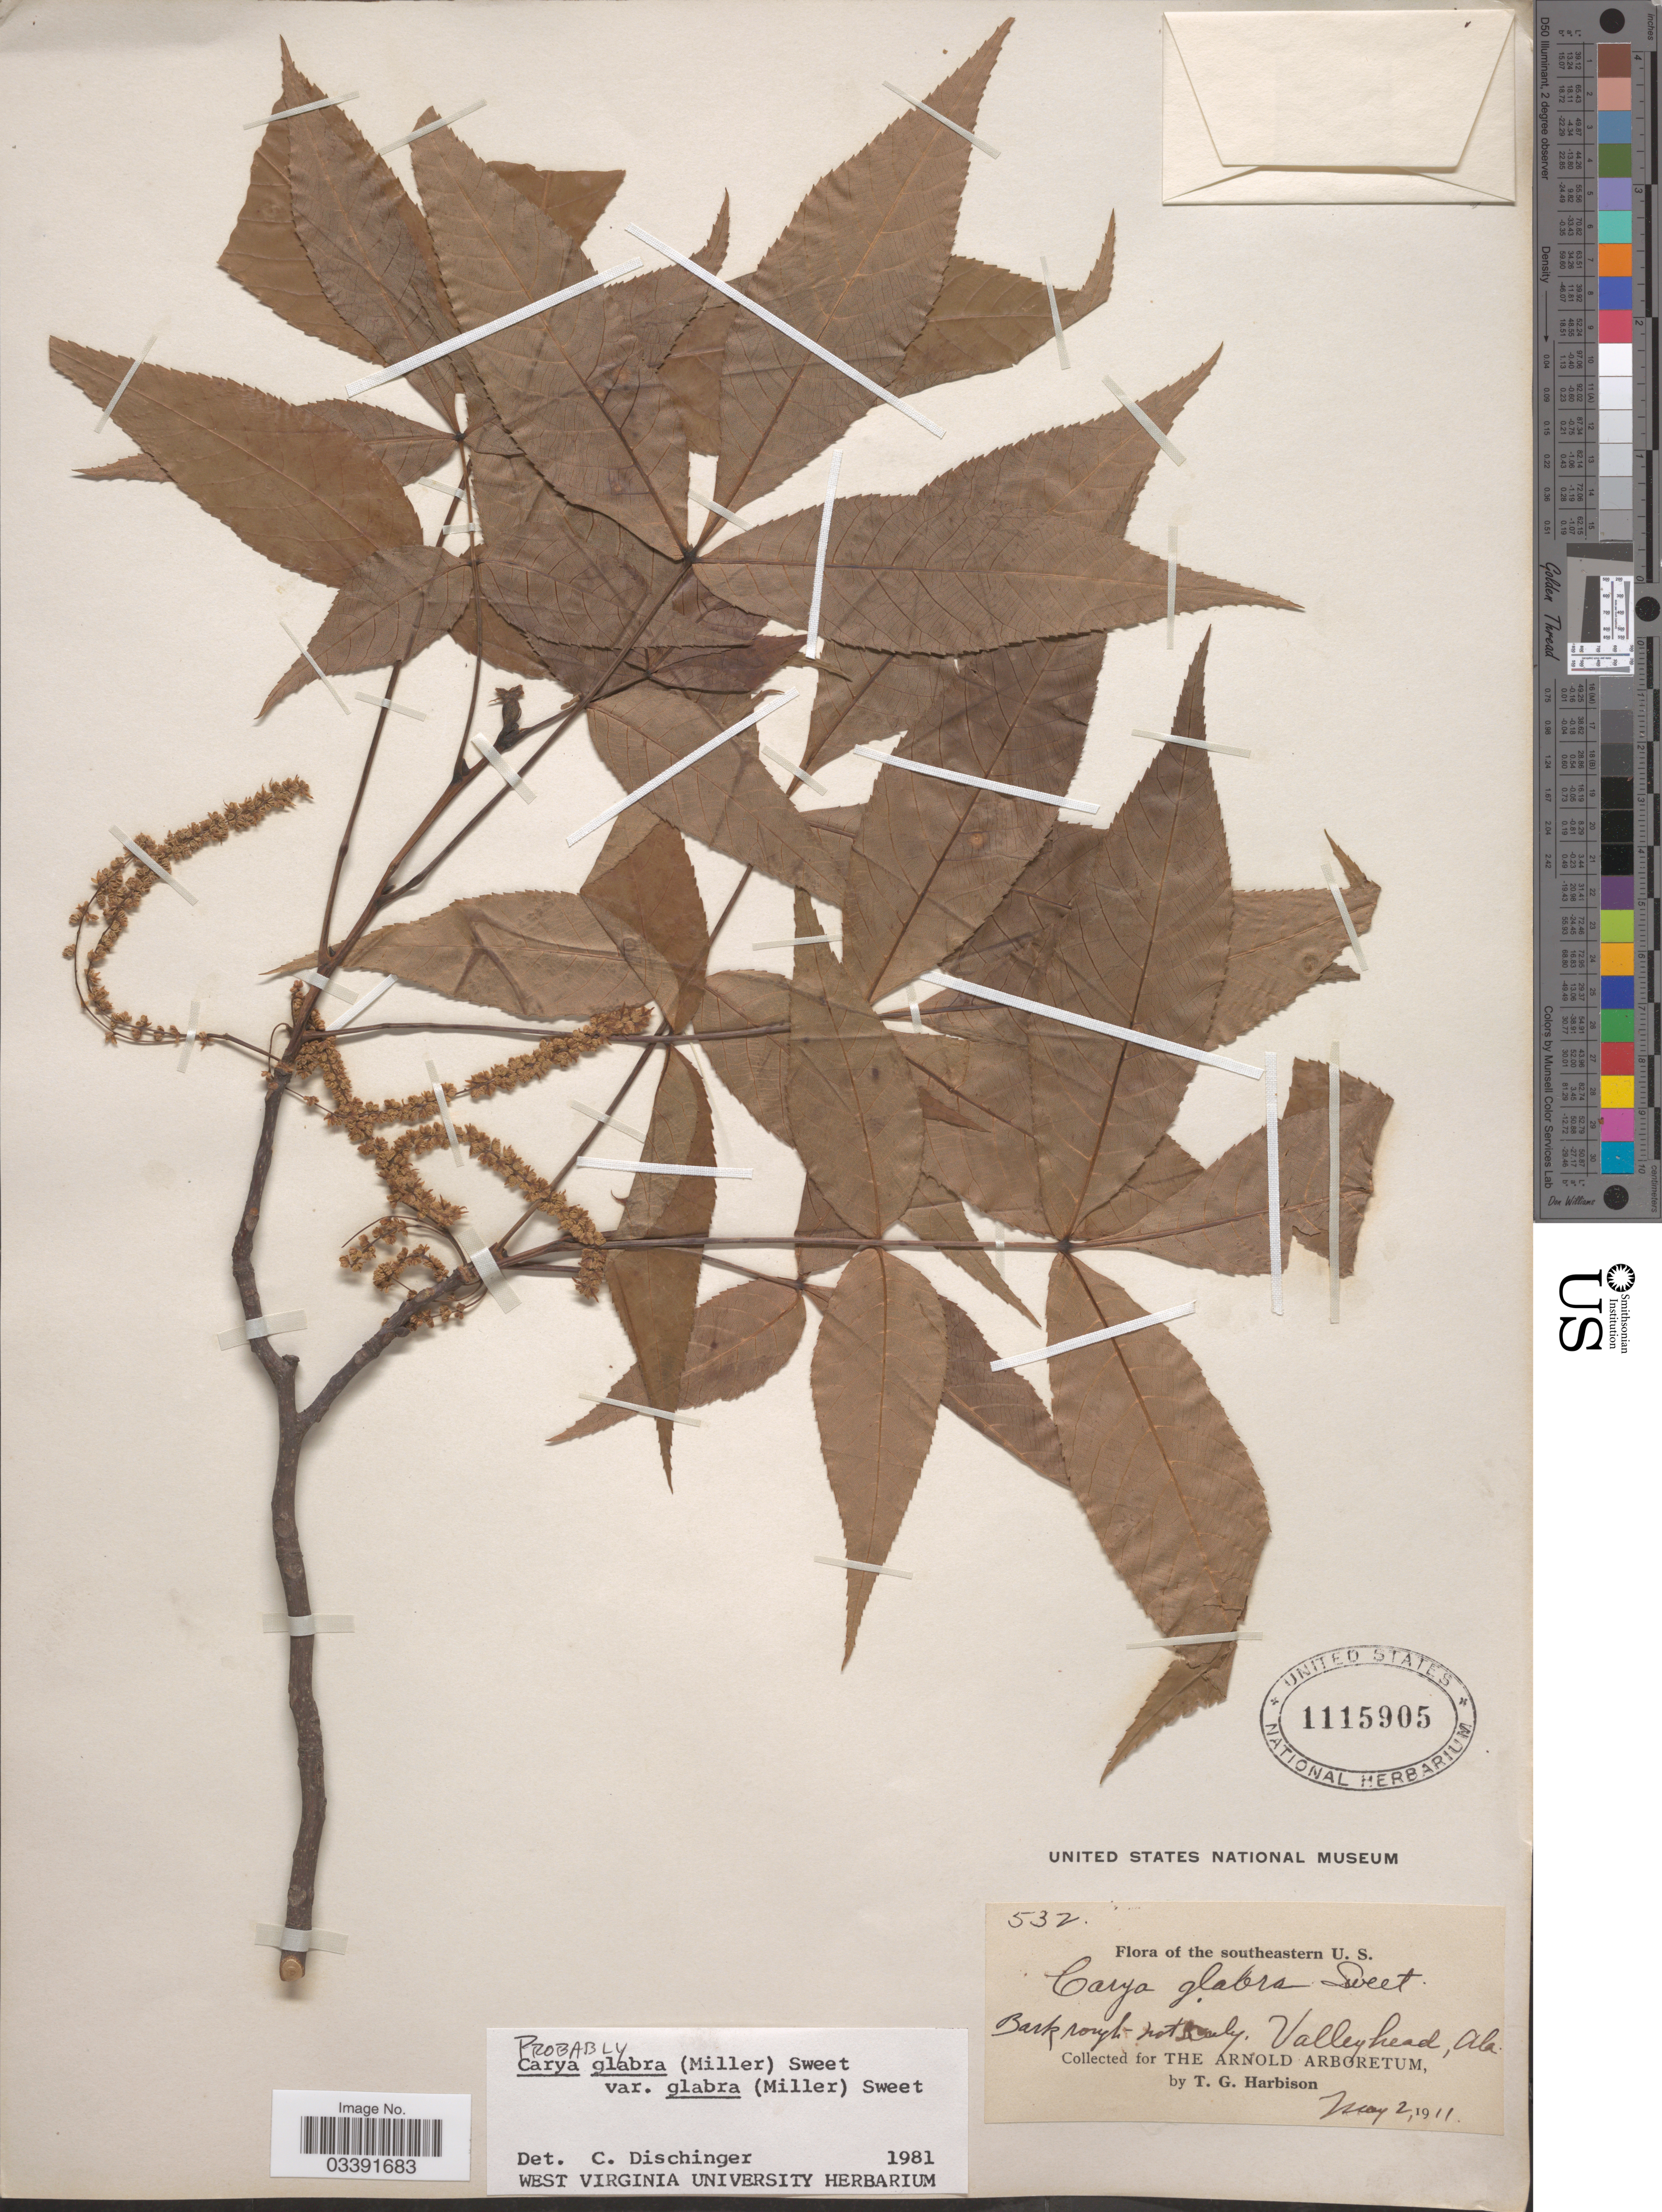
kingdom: Plantae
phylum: Tracheophyta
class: Magnoliopsida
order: Fagales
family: Juglandaceae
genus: Carya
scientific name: Carya glabra var. glabra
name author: (Mill.) Sweet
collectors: T. Harbison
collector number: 532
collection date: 1911-05-02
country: United States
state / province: Alabama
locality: Southeastern U. S. Bark rough-not scaly Valleyhead.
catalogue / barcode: US 1115905